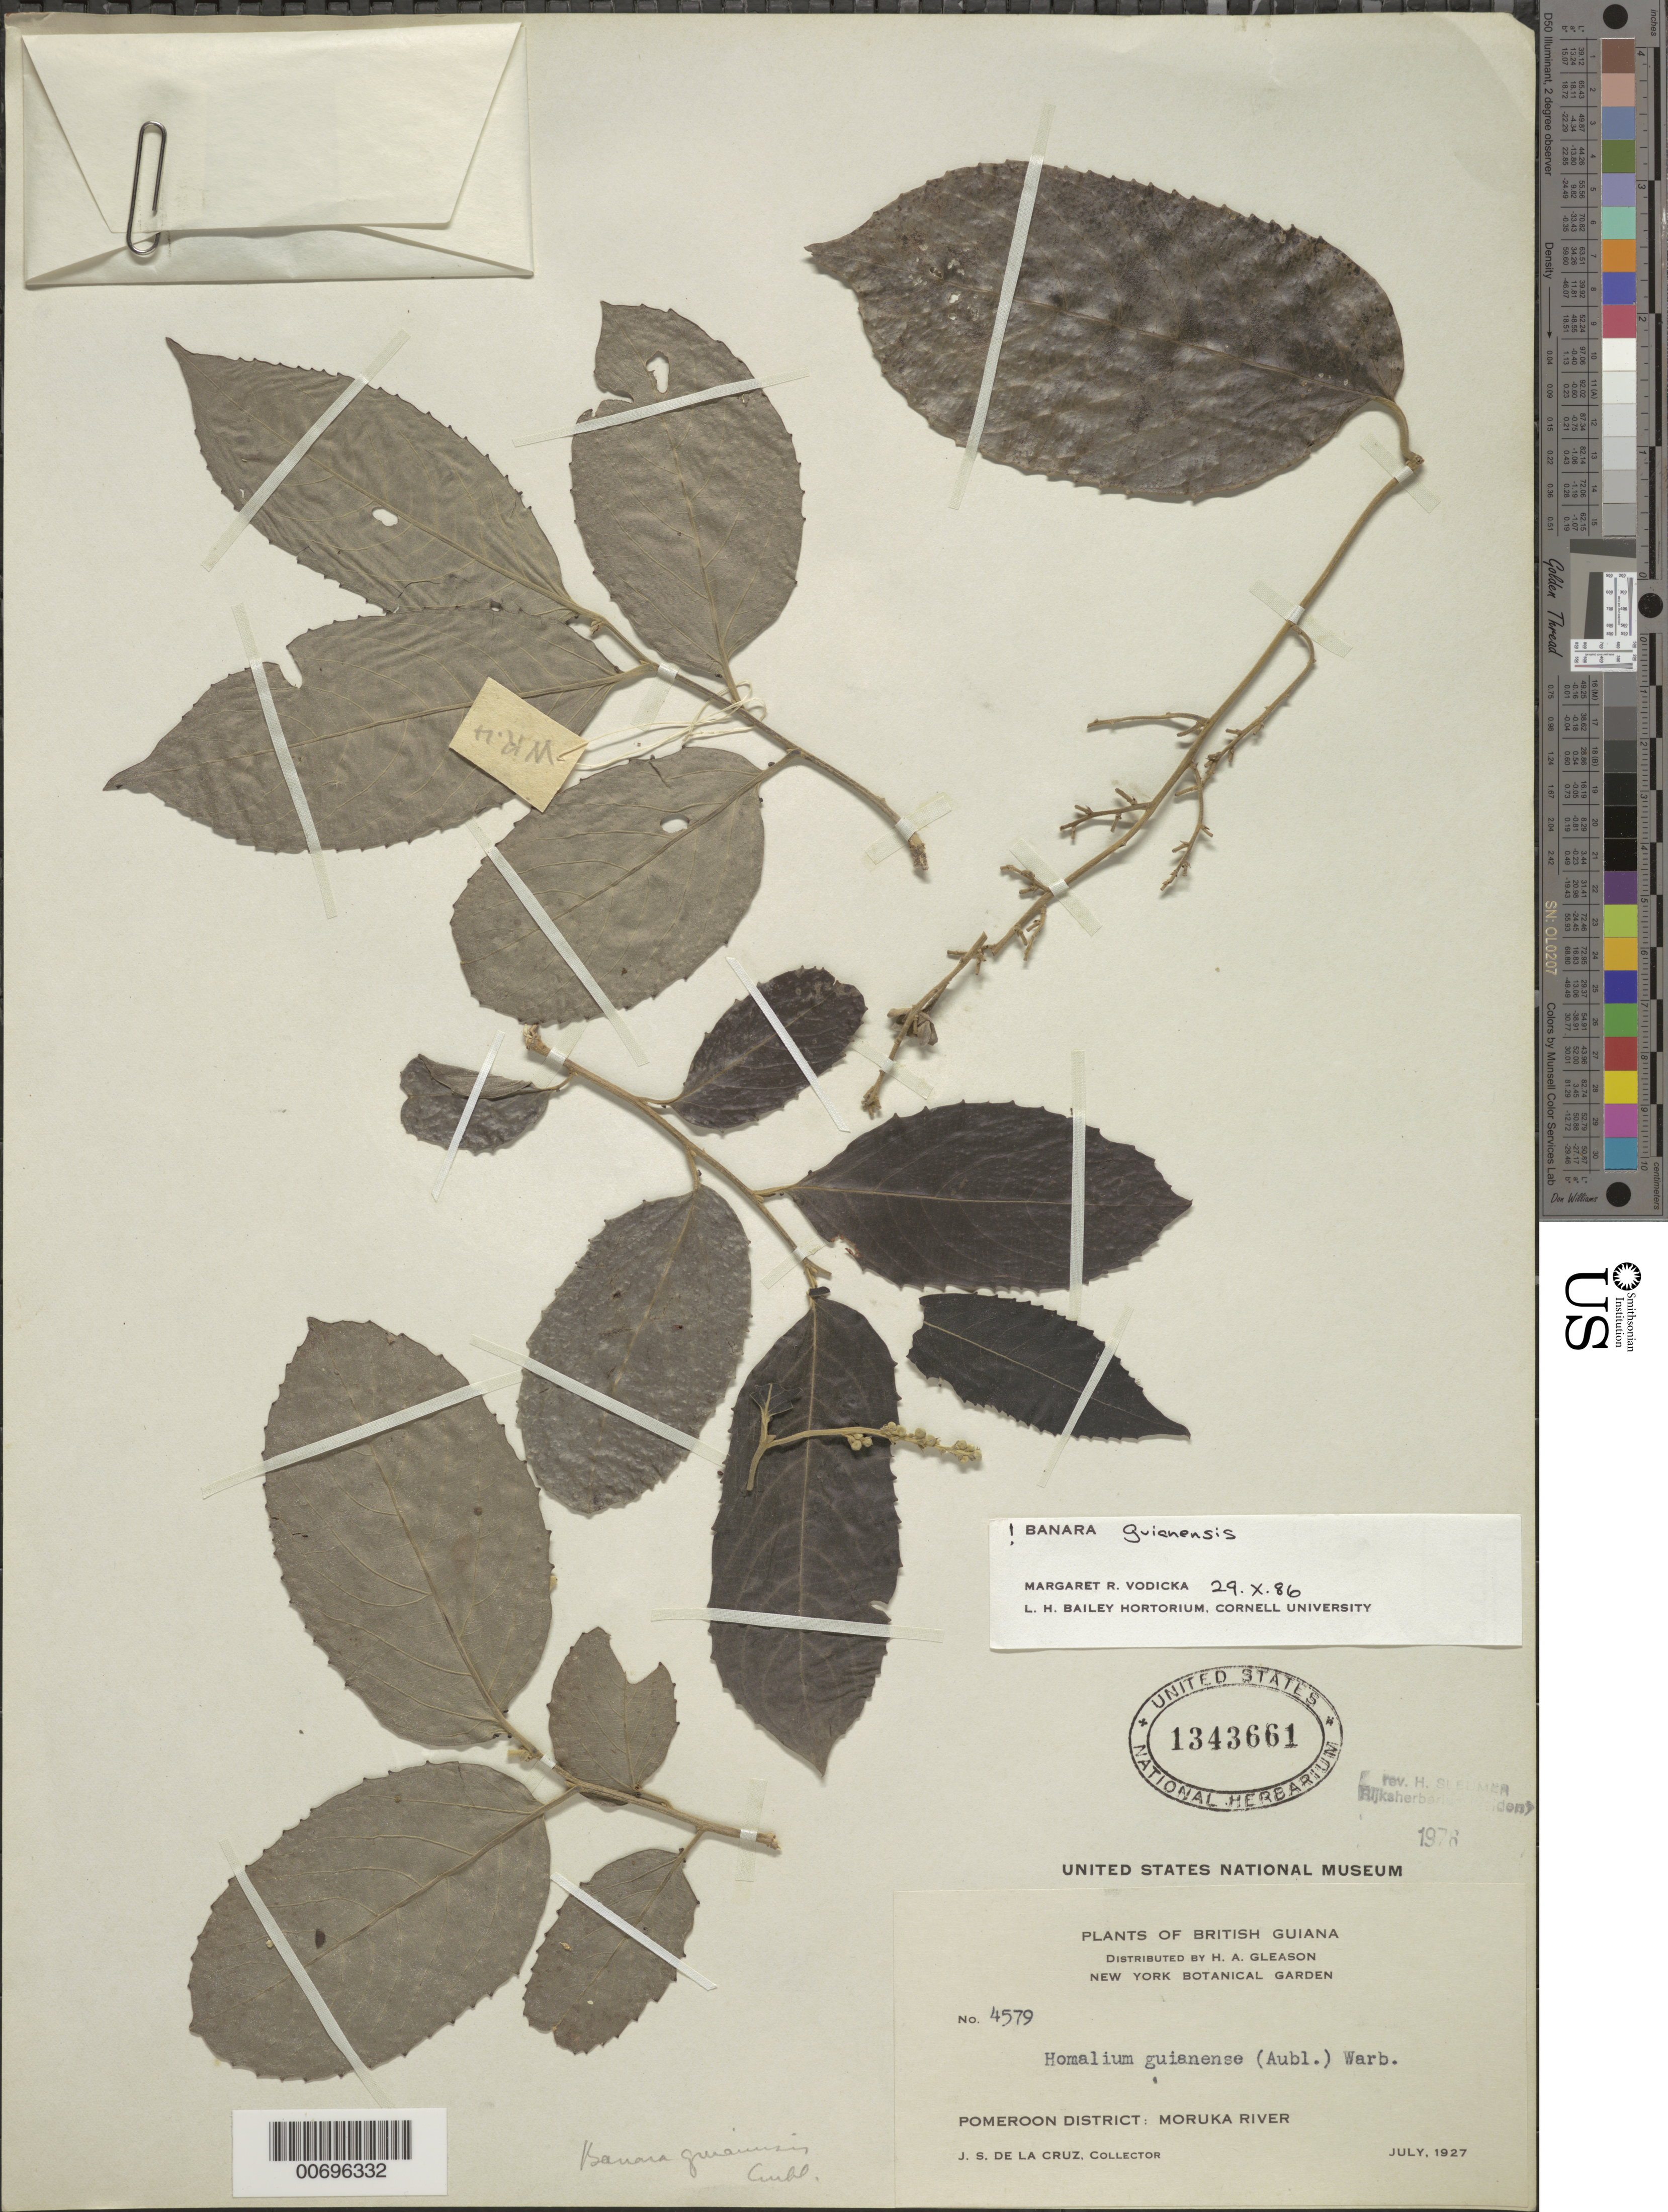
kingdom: Plantae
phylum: Tracheophyta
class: Magnoliopsida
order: Malpighiales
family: Salicaceae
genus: Banara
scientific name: Banara guianensis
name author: Aubl.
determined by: Vodicka, M. R.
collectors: J. S. de la Cruz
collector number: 4579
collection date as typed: Jul-27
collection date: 1927-07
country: Guyana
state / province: Barima-Waini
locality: Moruka R., Pomeroon Dist.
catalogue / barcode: US 1343661